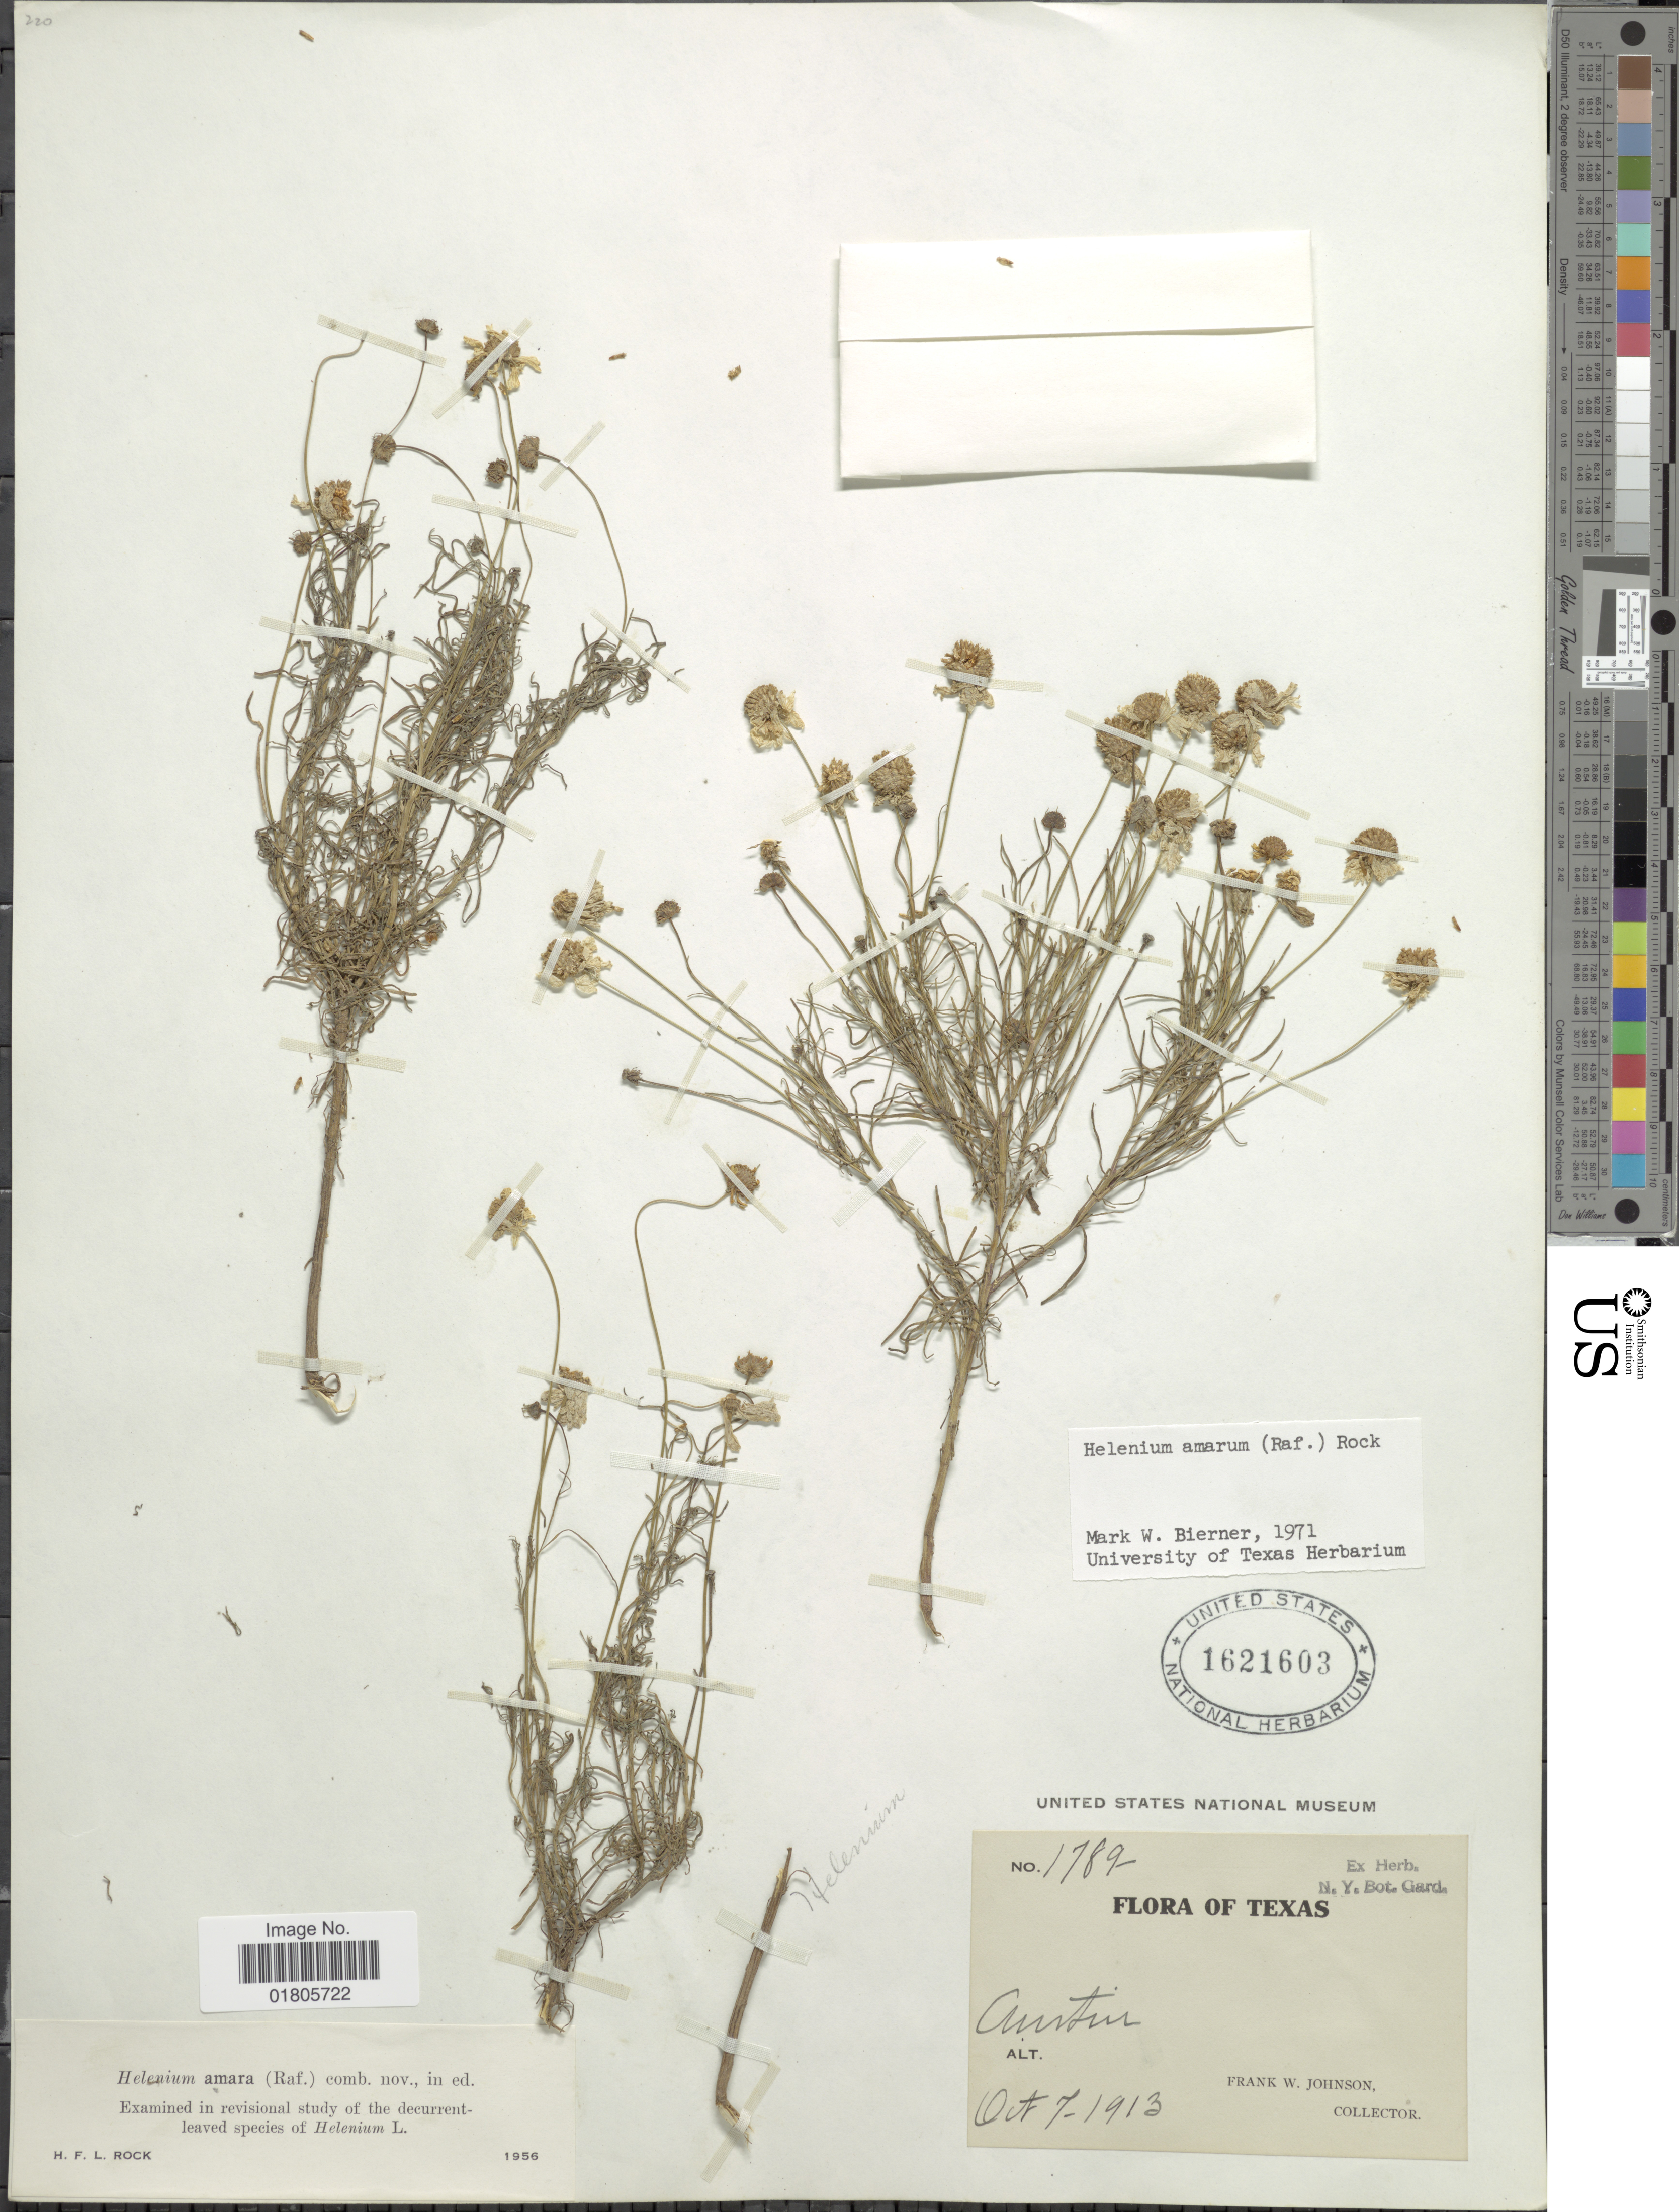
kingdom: Plantae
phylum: Tracheophyta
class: Magnoliopsida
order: Asterales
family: Asteraceae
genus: Helenium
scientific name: Helenium amarum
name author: (Raf.) H. Rock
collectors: F. W. Johnson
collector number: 1789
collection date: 1913-10-07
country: United States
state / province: Texas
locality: Austin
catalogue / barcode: US 1621603